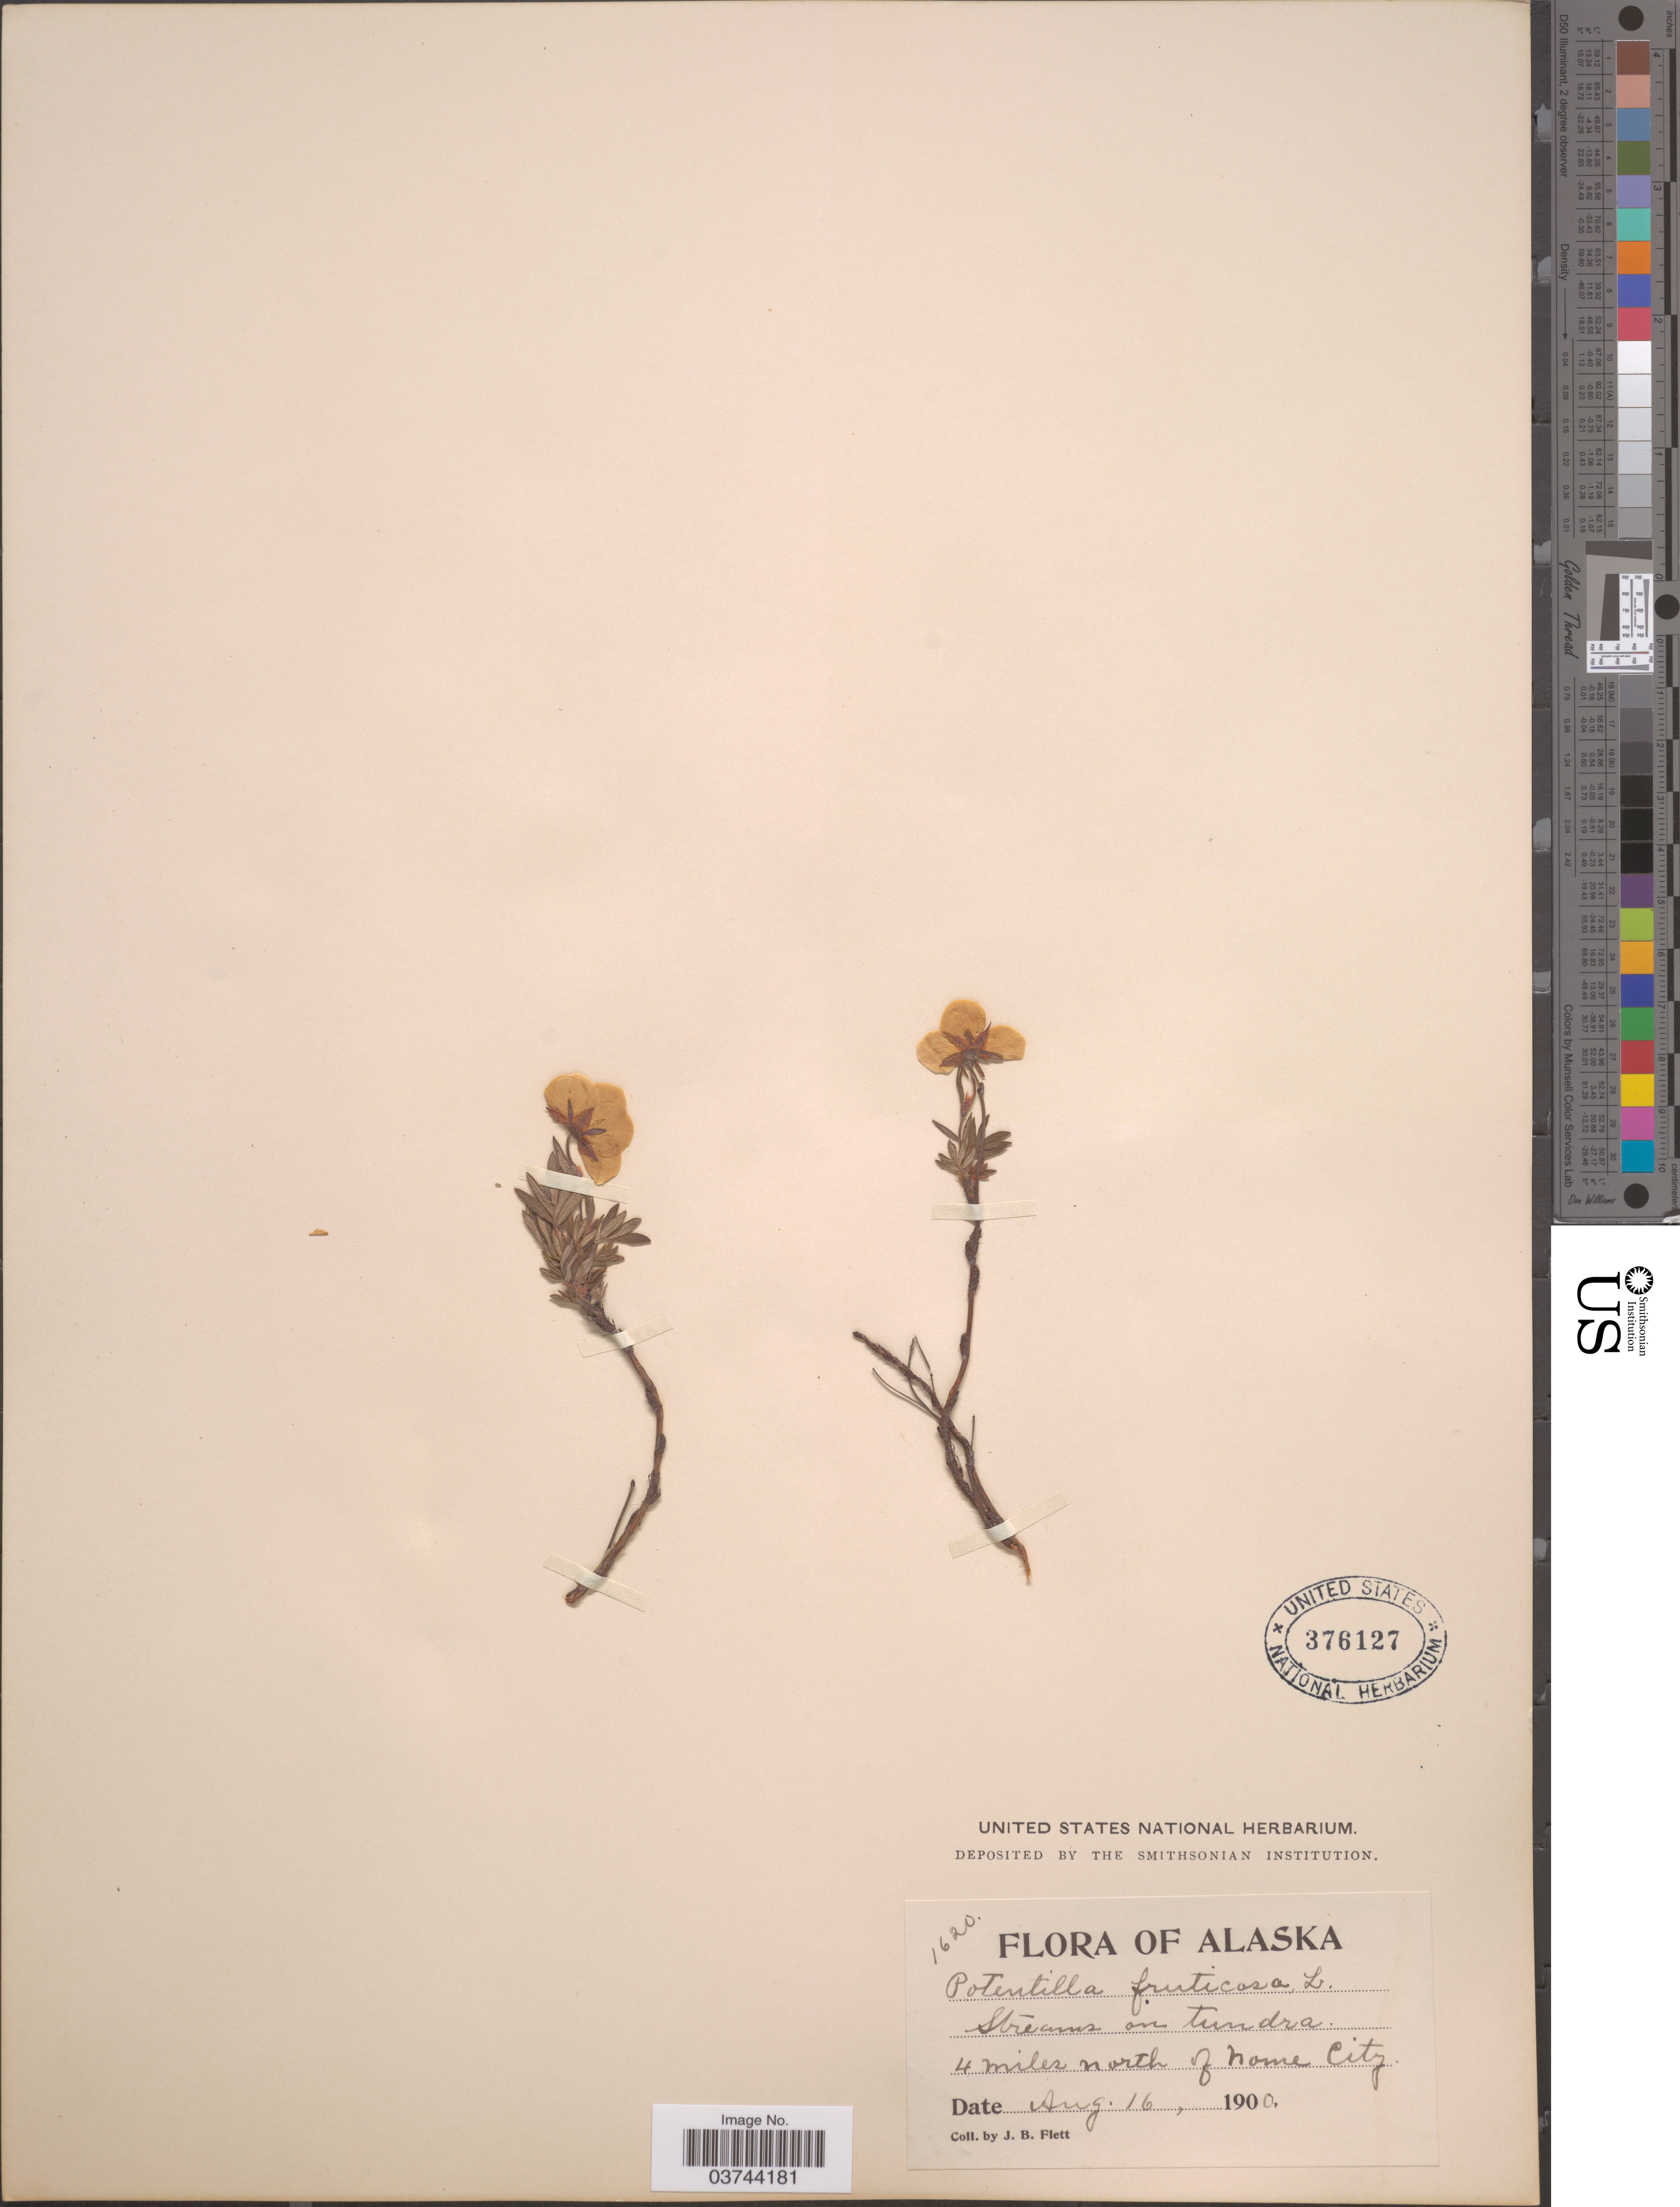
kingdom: Plantae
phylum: Tracheophyta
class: Magnoliopsida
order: Rosales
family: Rosaceae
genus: Dasiphora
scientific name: Dasiphora fruticosa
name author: (L.) Rydb.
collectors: J. Flett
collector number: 1620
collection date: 1900-08-16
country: United States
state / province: Alaska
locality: Streams on tundra. 4 miles north of Nome City.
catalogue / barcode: US 376127